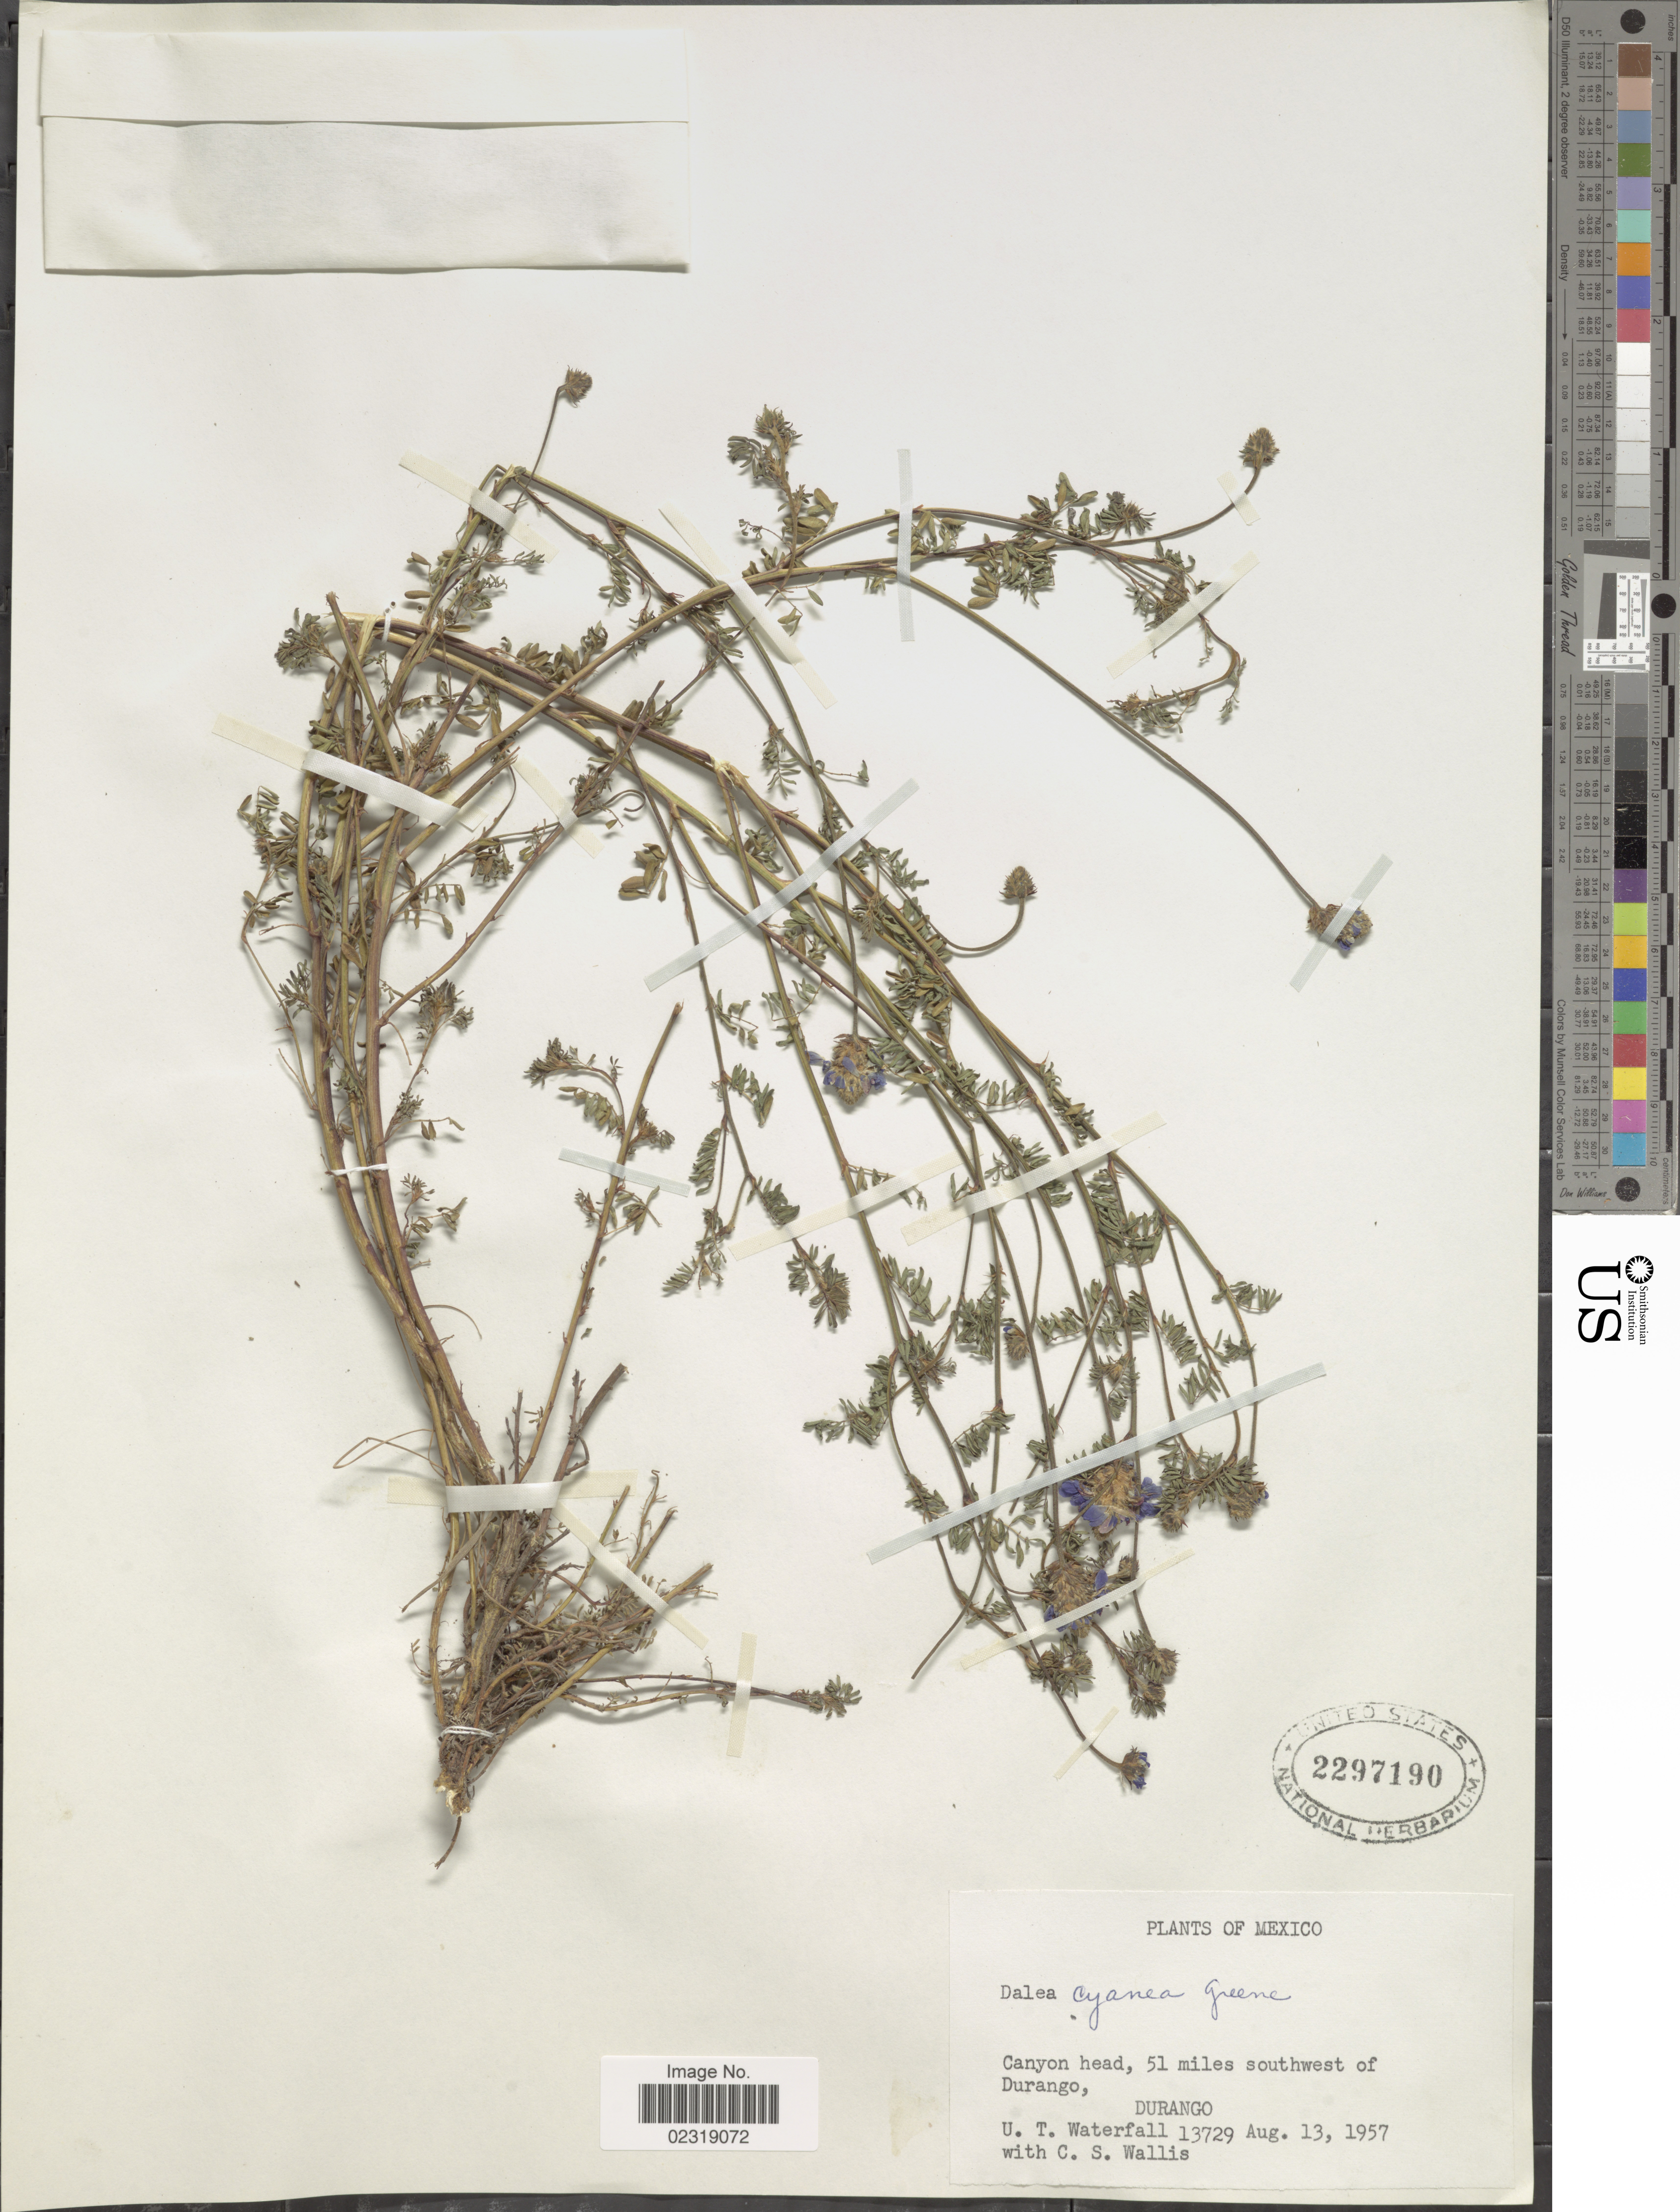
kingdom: Plantae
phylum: Tracheophyta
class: Magnoliopsida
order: Fabales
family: Fabaceae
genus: Dalea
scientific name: Dalea cyanea var. cyanea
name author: Greene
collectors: U. T. Waterfall & C. S. Wallis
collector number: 13729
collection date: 1957-08-13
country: Mexico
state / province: Durango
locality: Mexico, canyon head, 51 miles southwest of Durango.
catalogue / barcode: US 2297190